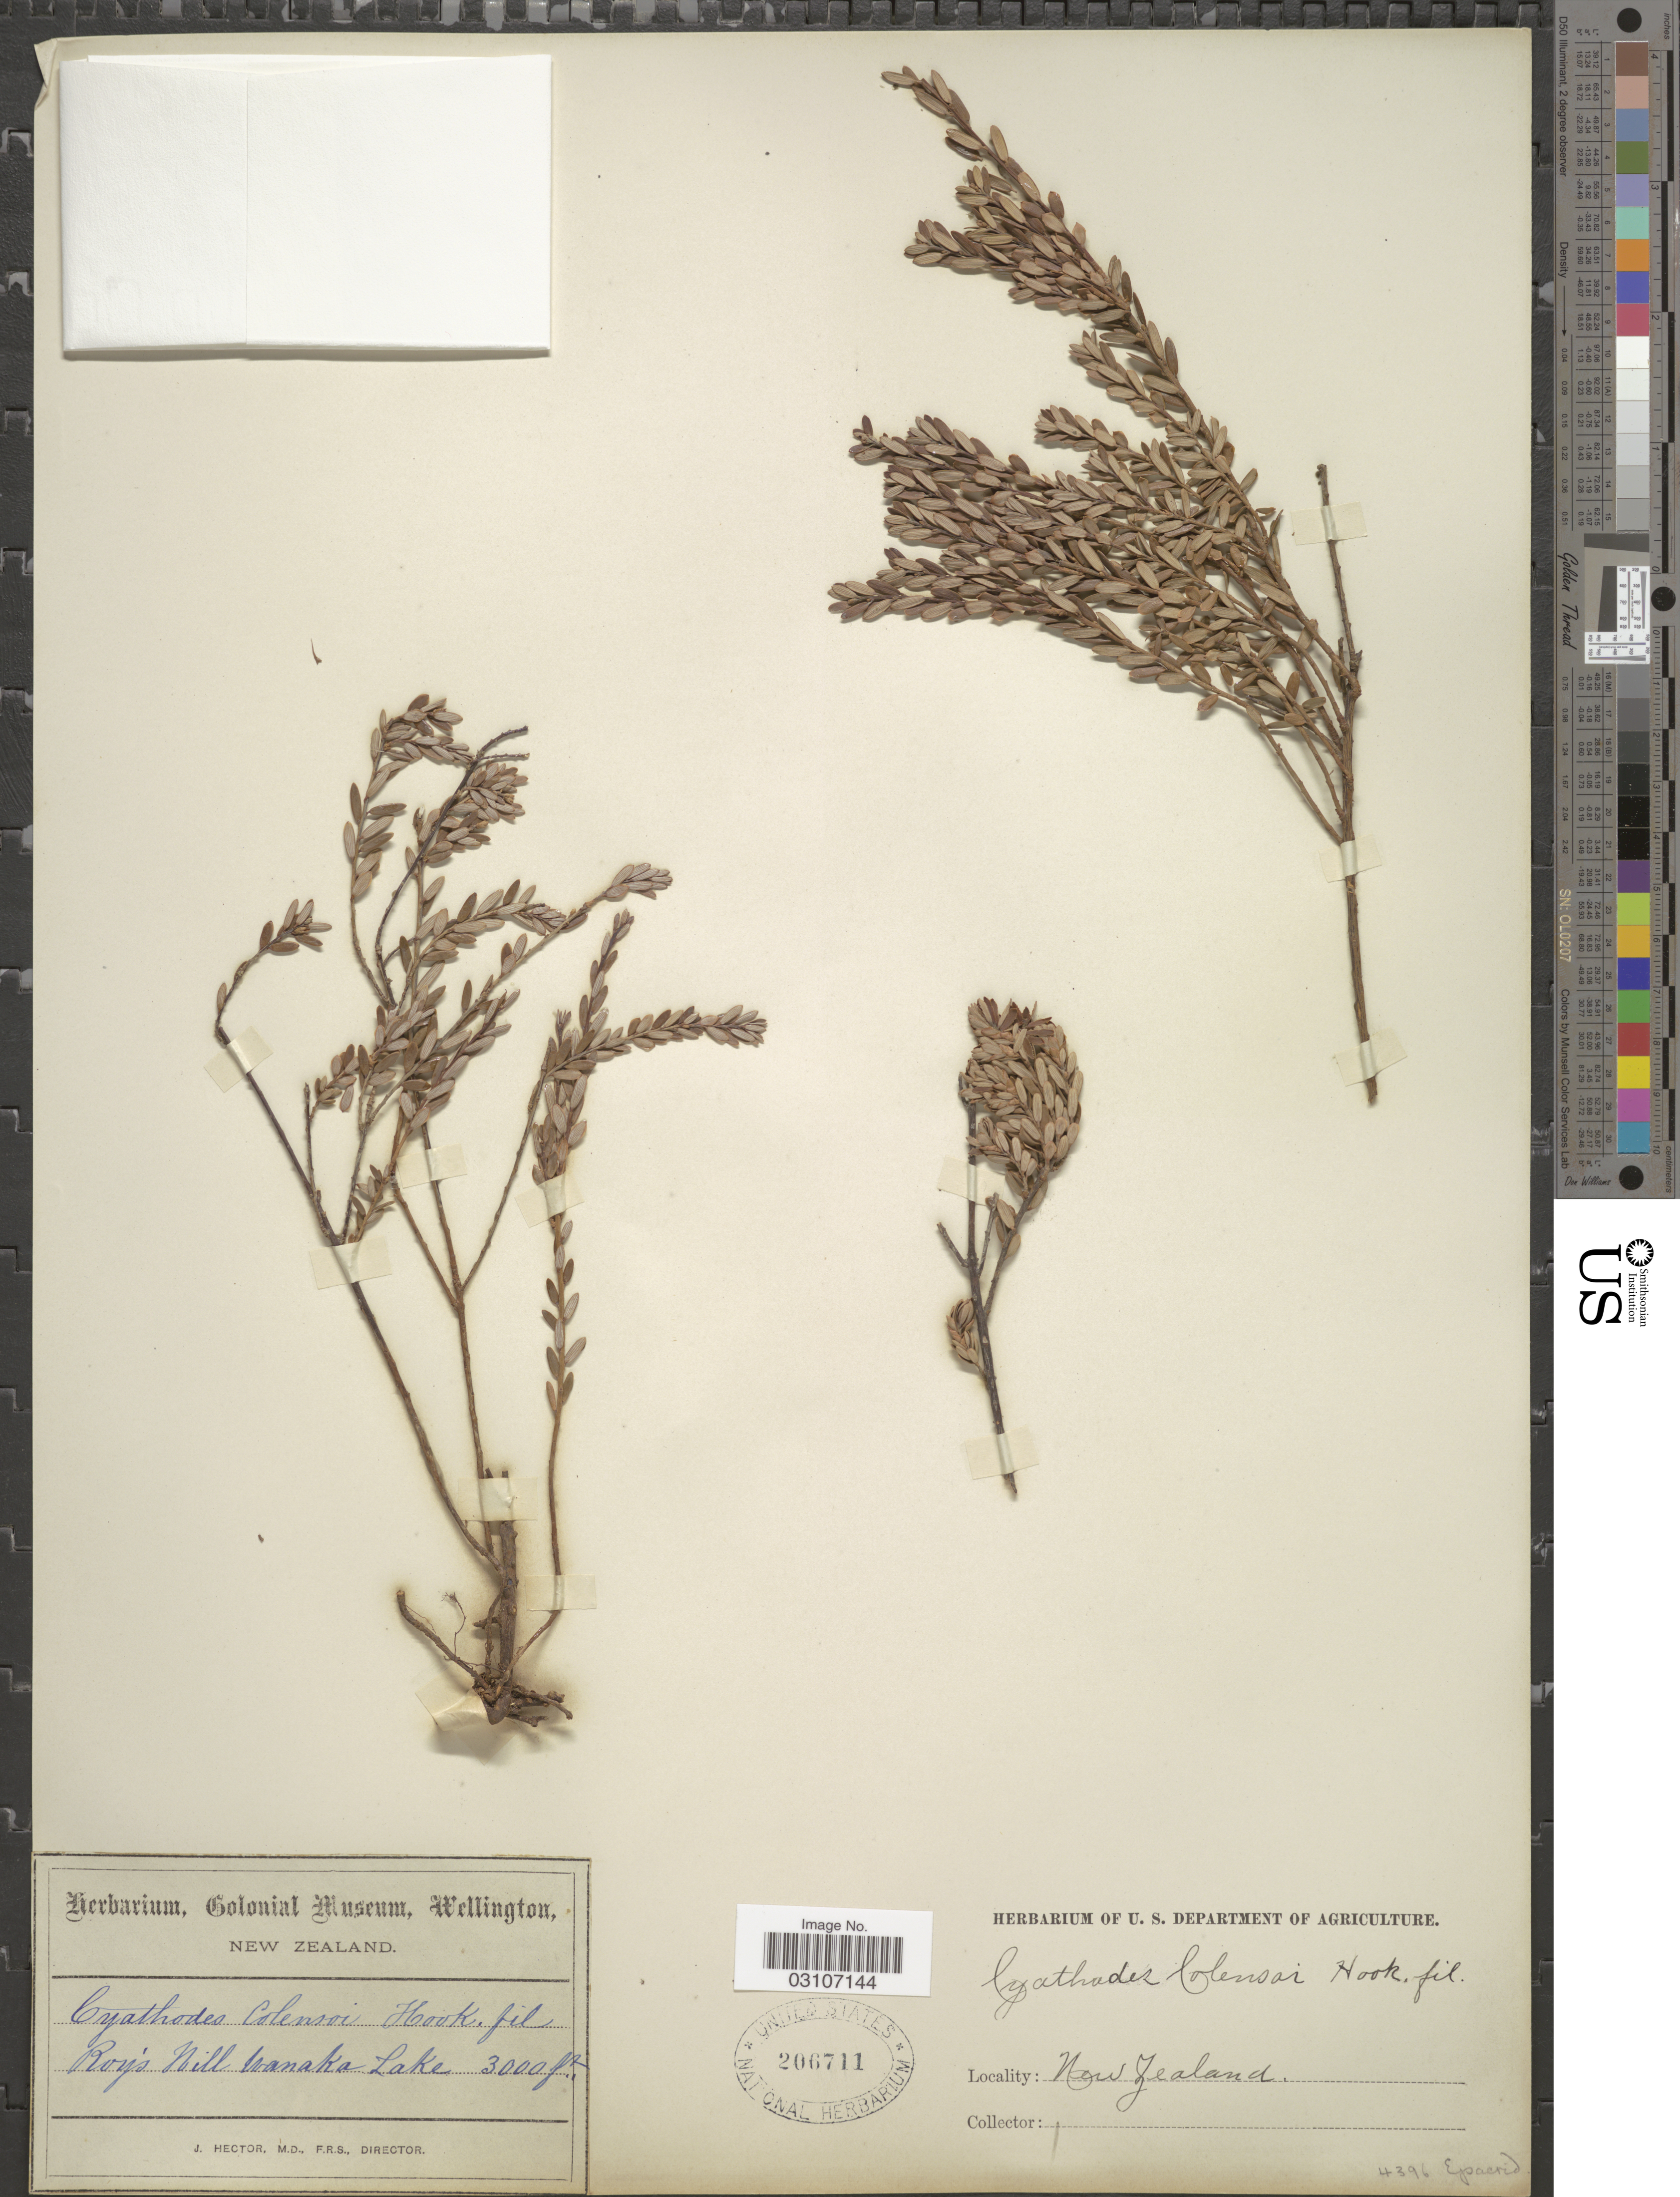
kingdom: Plantae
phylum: Tracheophyta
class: Magnoliopsida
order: Ericales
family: Ericaceae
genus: Cyathodes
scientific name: Cyathodes colensai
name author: (Hook. f.) Hook. f.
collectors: J. Hector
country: New Zealand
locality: Roy's Mill Wanaka Lake.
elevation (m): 914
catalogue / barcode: US 206711